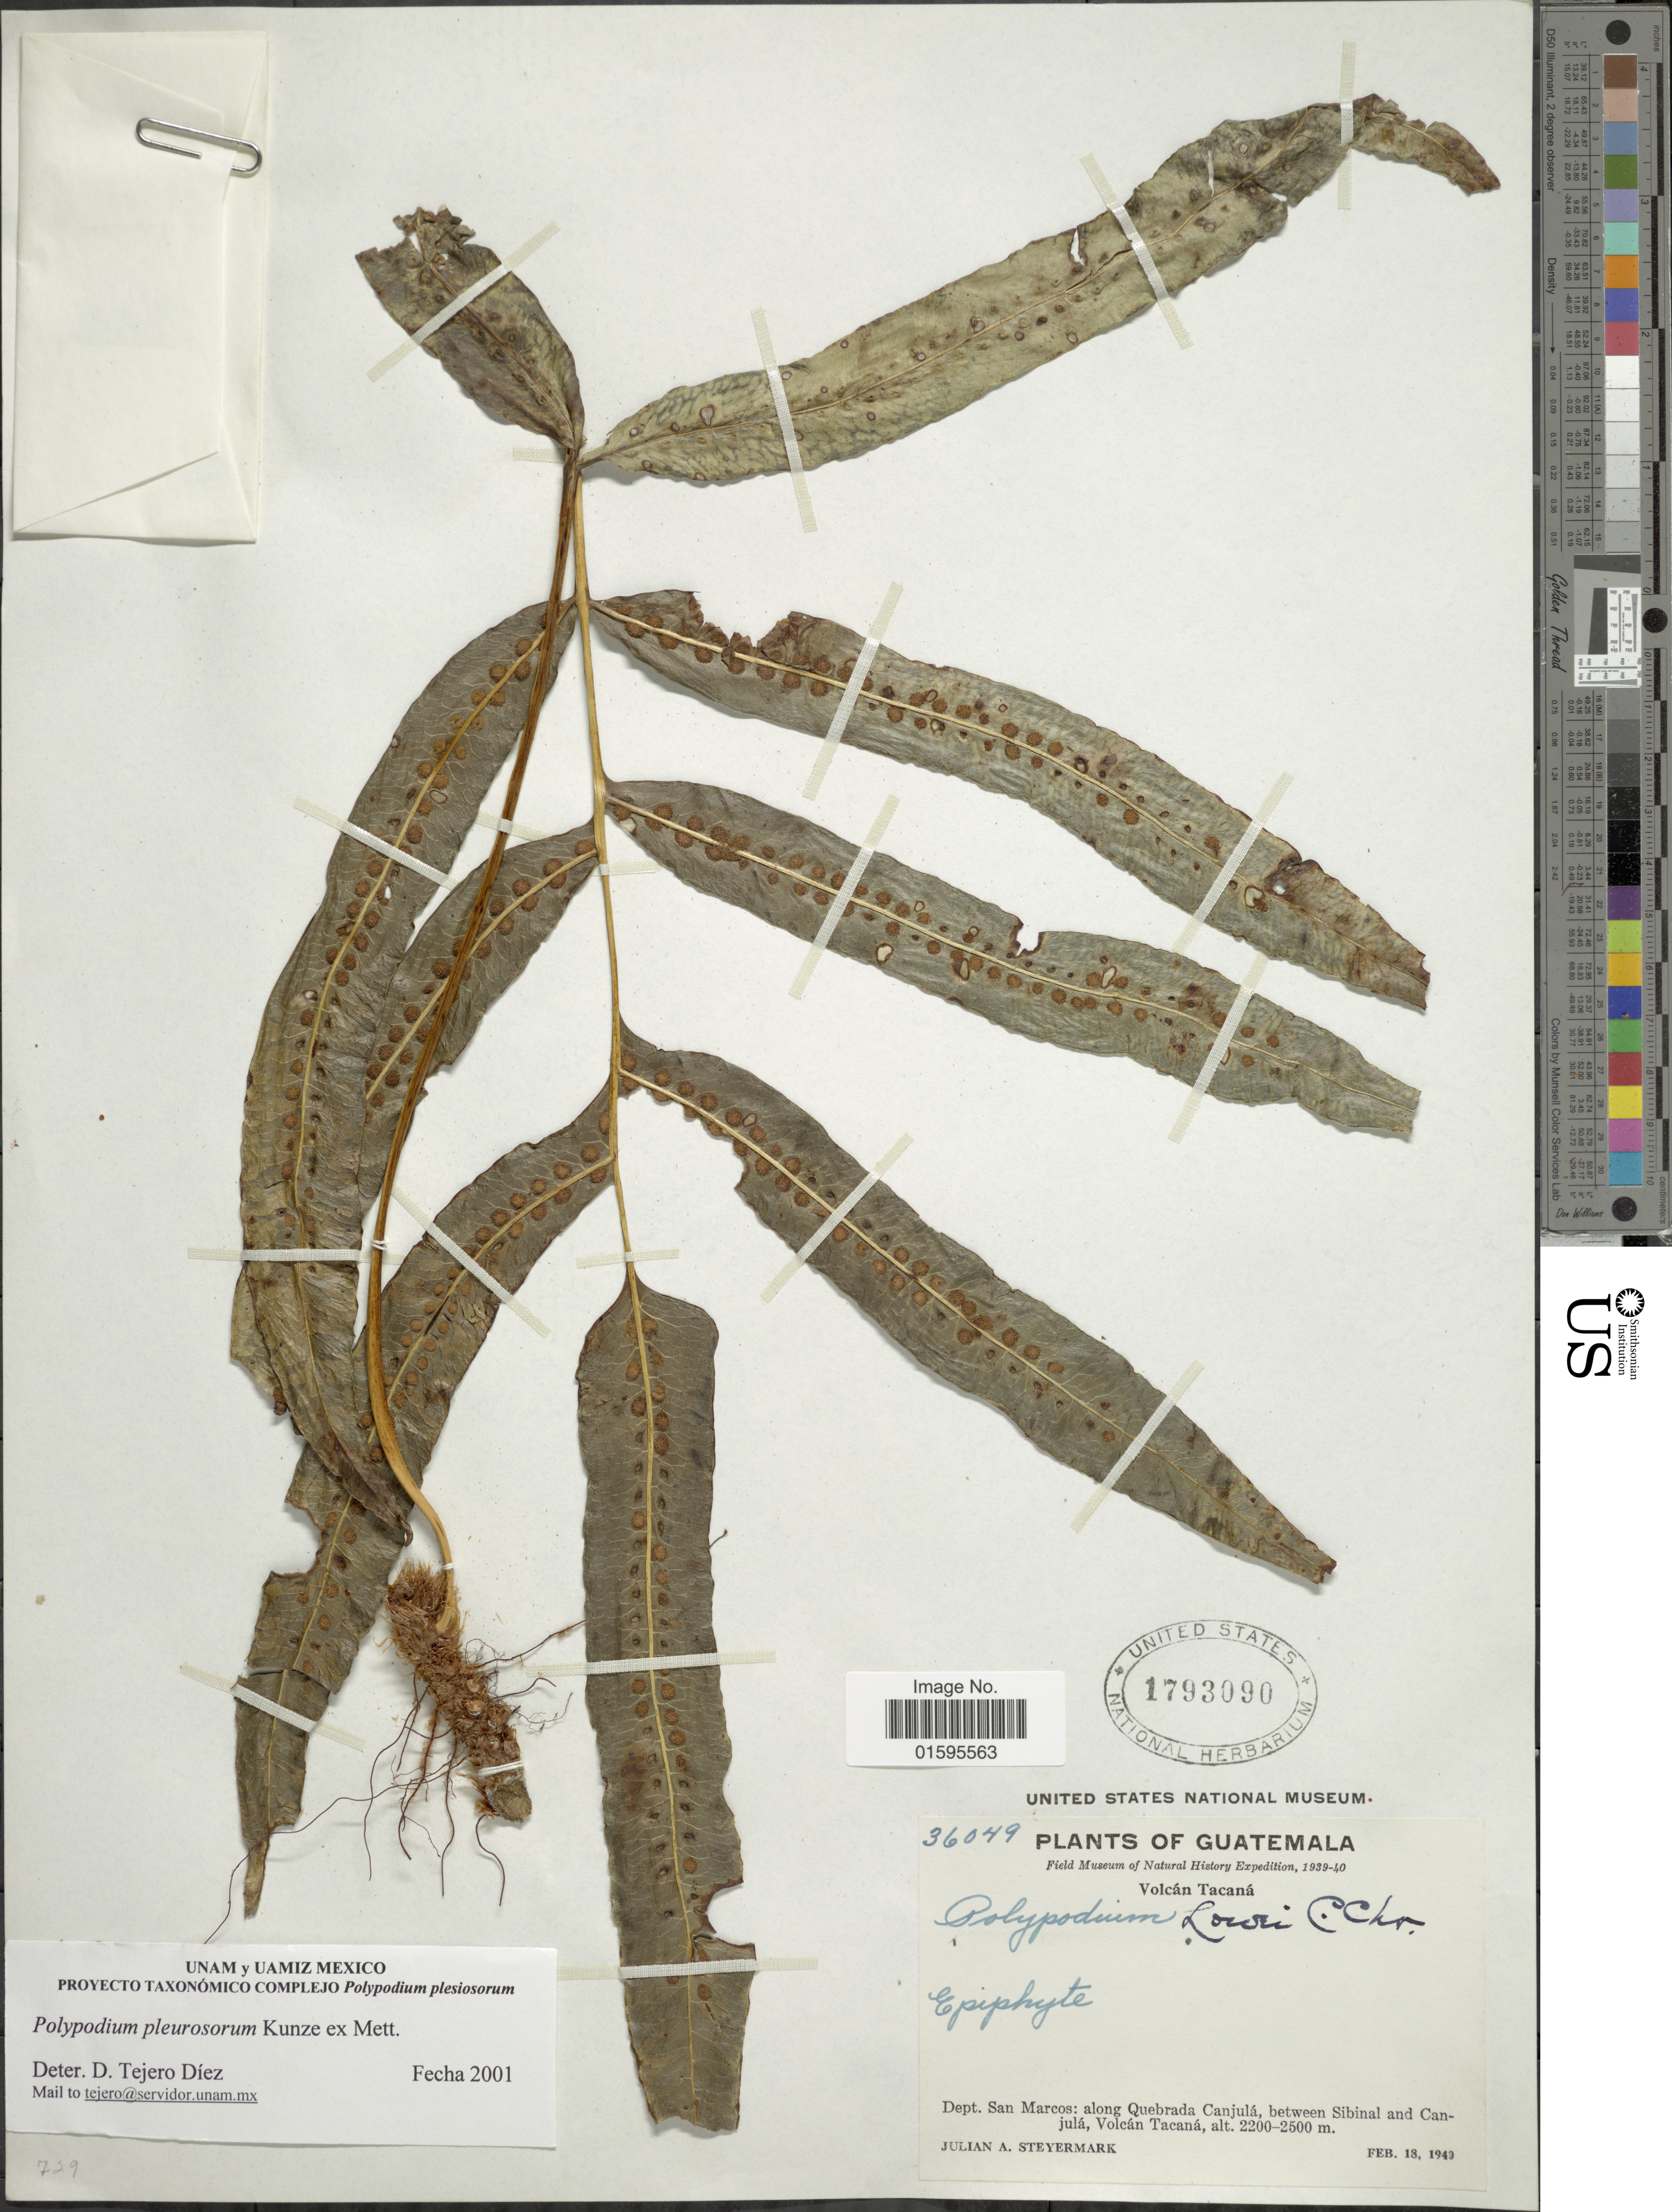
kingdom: Plantae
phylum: Tracheophyta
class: Polypodiopsida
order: Polypodiales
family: Polypodiaceae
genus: Polypodium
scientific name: Polypodium pleurosorum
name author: Kunze ex Mett.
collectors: J. Steyermark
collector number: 36049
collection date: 1940-02-13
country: Guatemala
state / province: San Marcos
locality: Volcan Tacana, Dept. San Marcos: along Quebrada Canjula, between Sibinal and Canjula, Volcan Tacana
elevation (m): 2200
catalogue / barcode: US 1793090